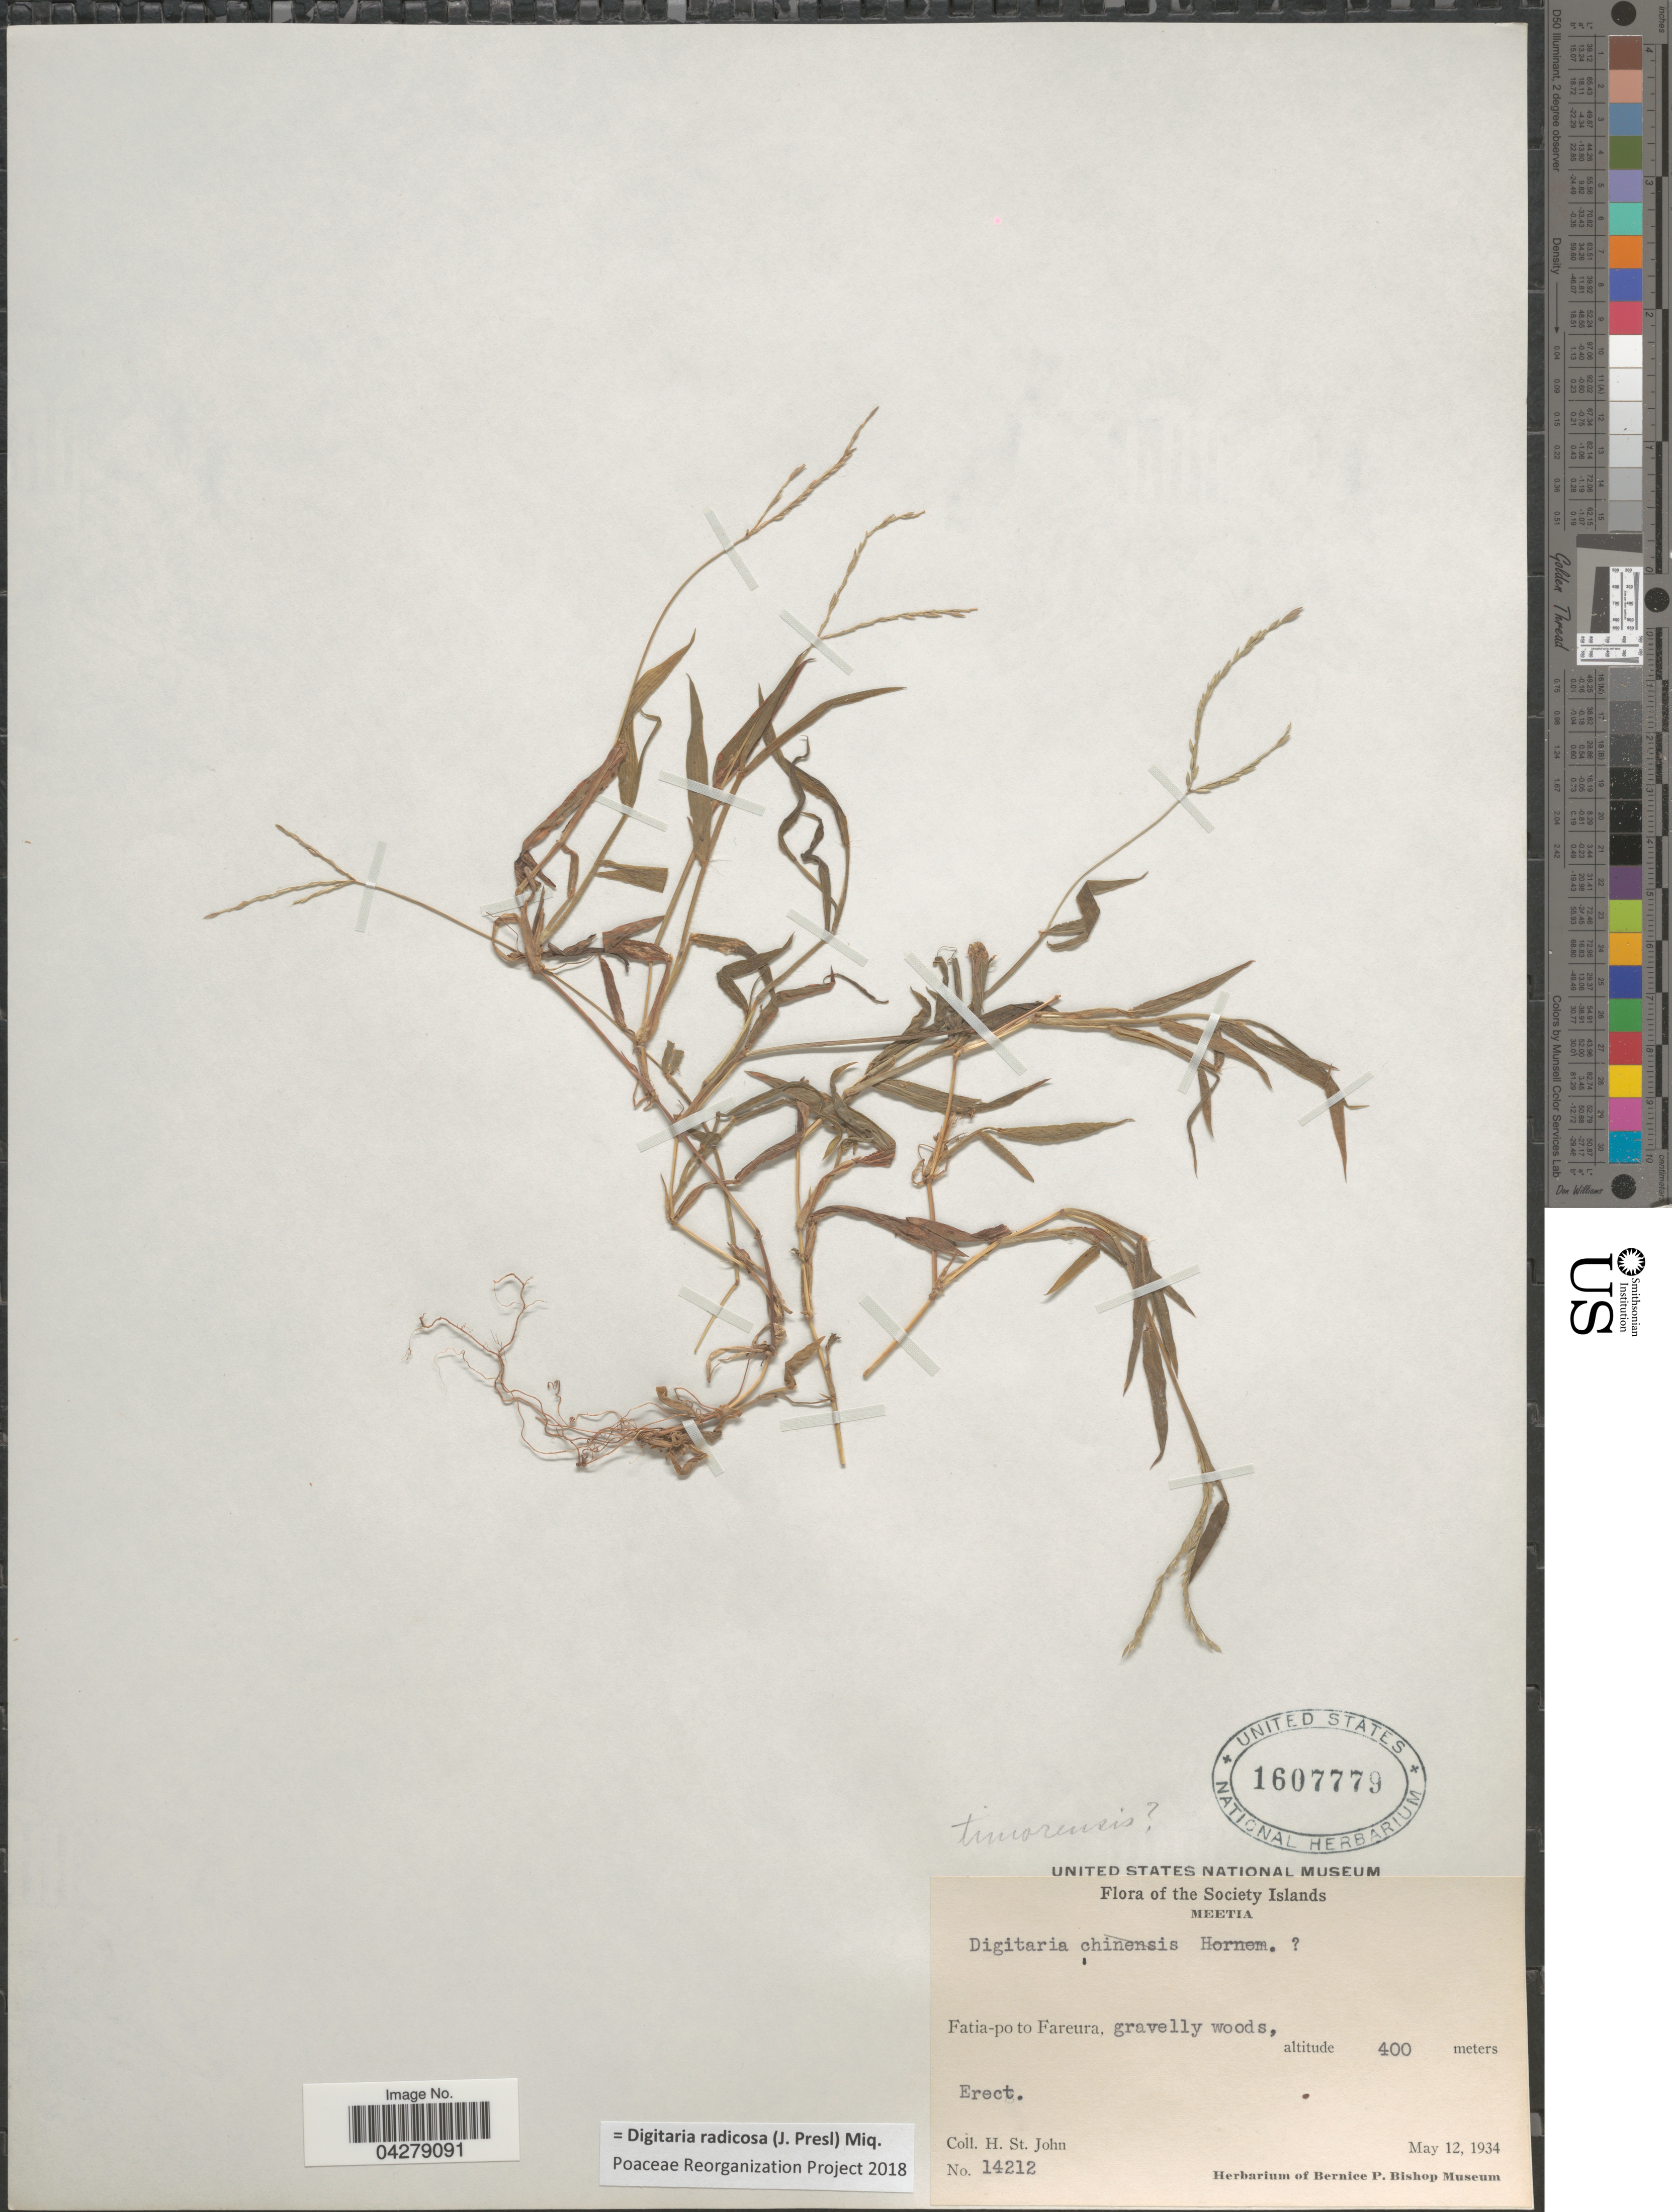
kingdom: Plantae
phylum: Tracheophyta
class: Liliopsida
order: Poales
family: Poaceae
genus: Digitaria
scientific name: Digitaria radicosa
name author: (J. Presl) Miq.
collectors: H. St. John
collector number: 14212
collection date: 1934-05-12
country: French Polynesia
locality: Society Islands. Meetia. Fatia-po to Fareura.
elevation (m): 400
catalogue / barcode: US 1607779